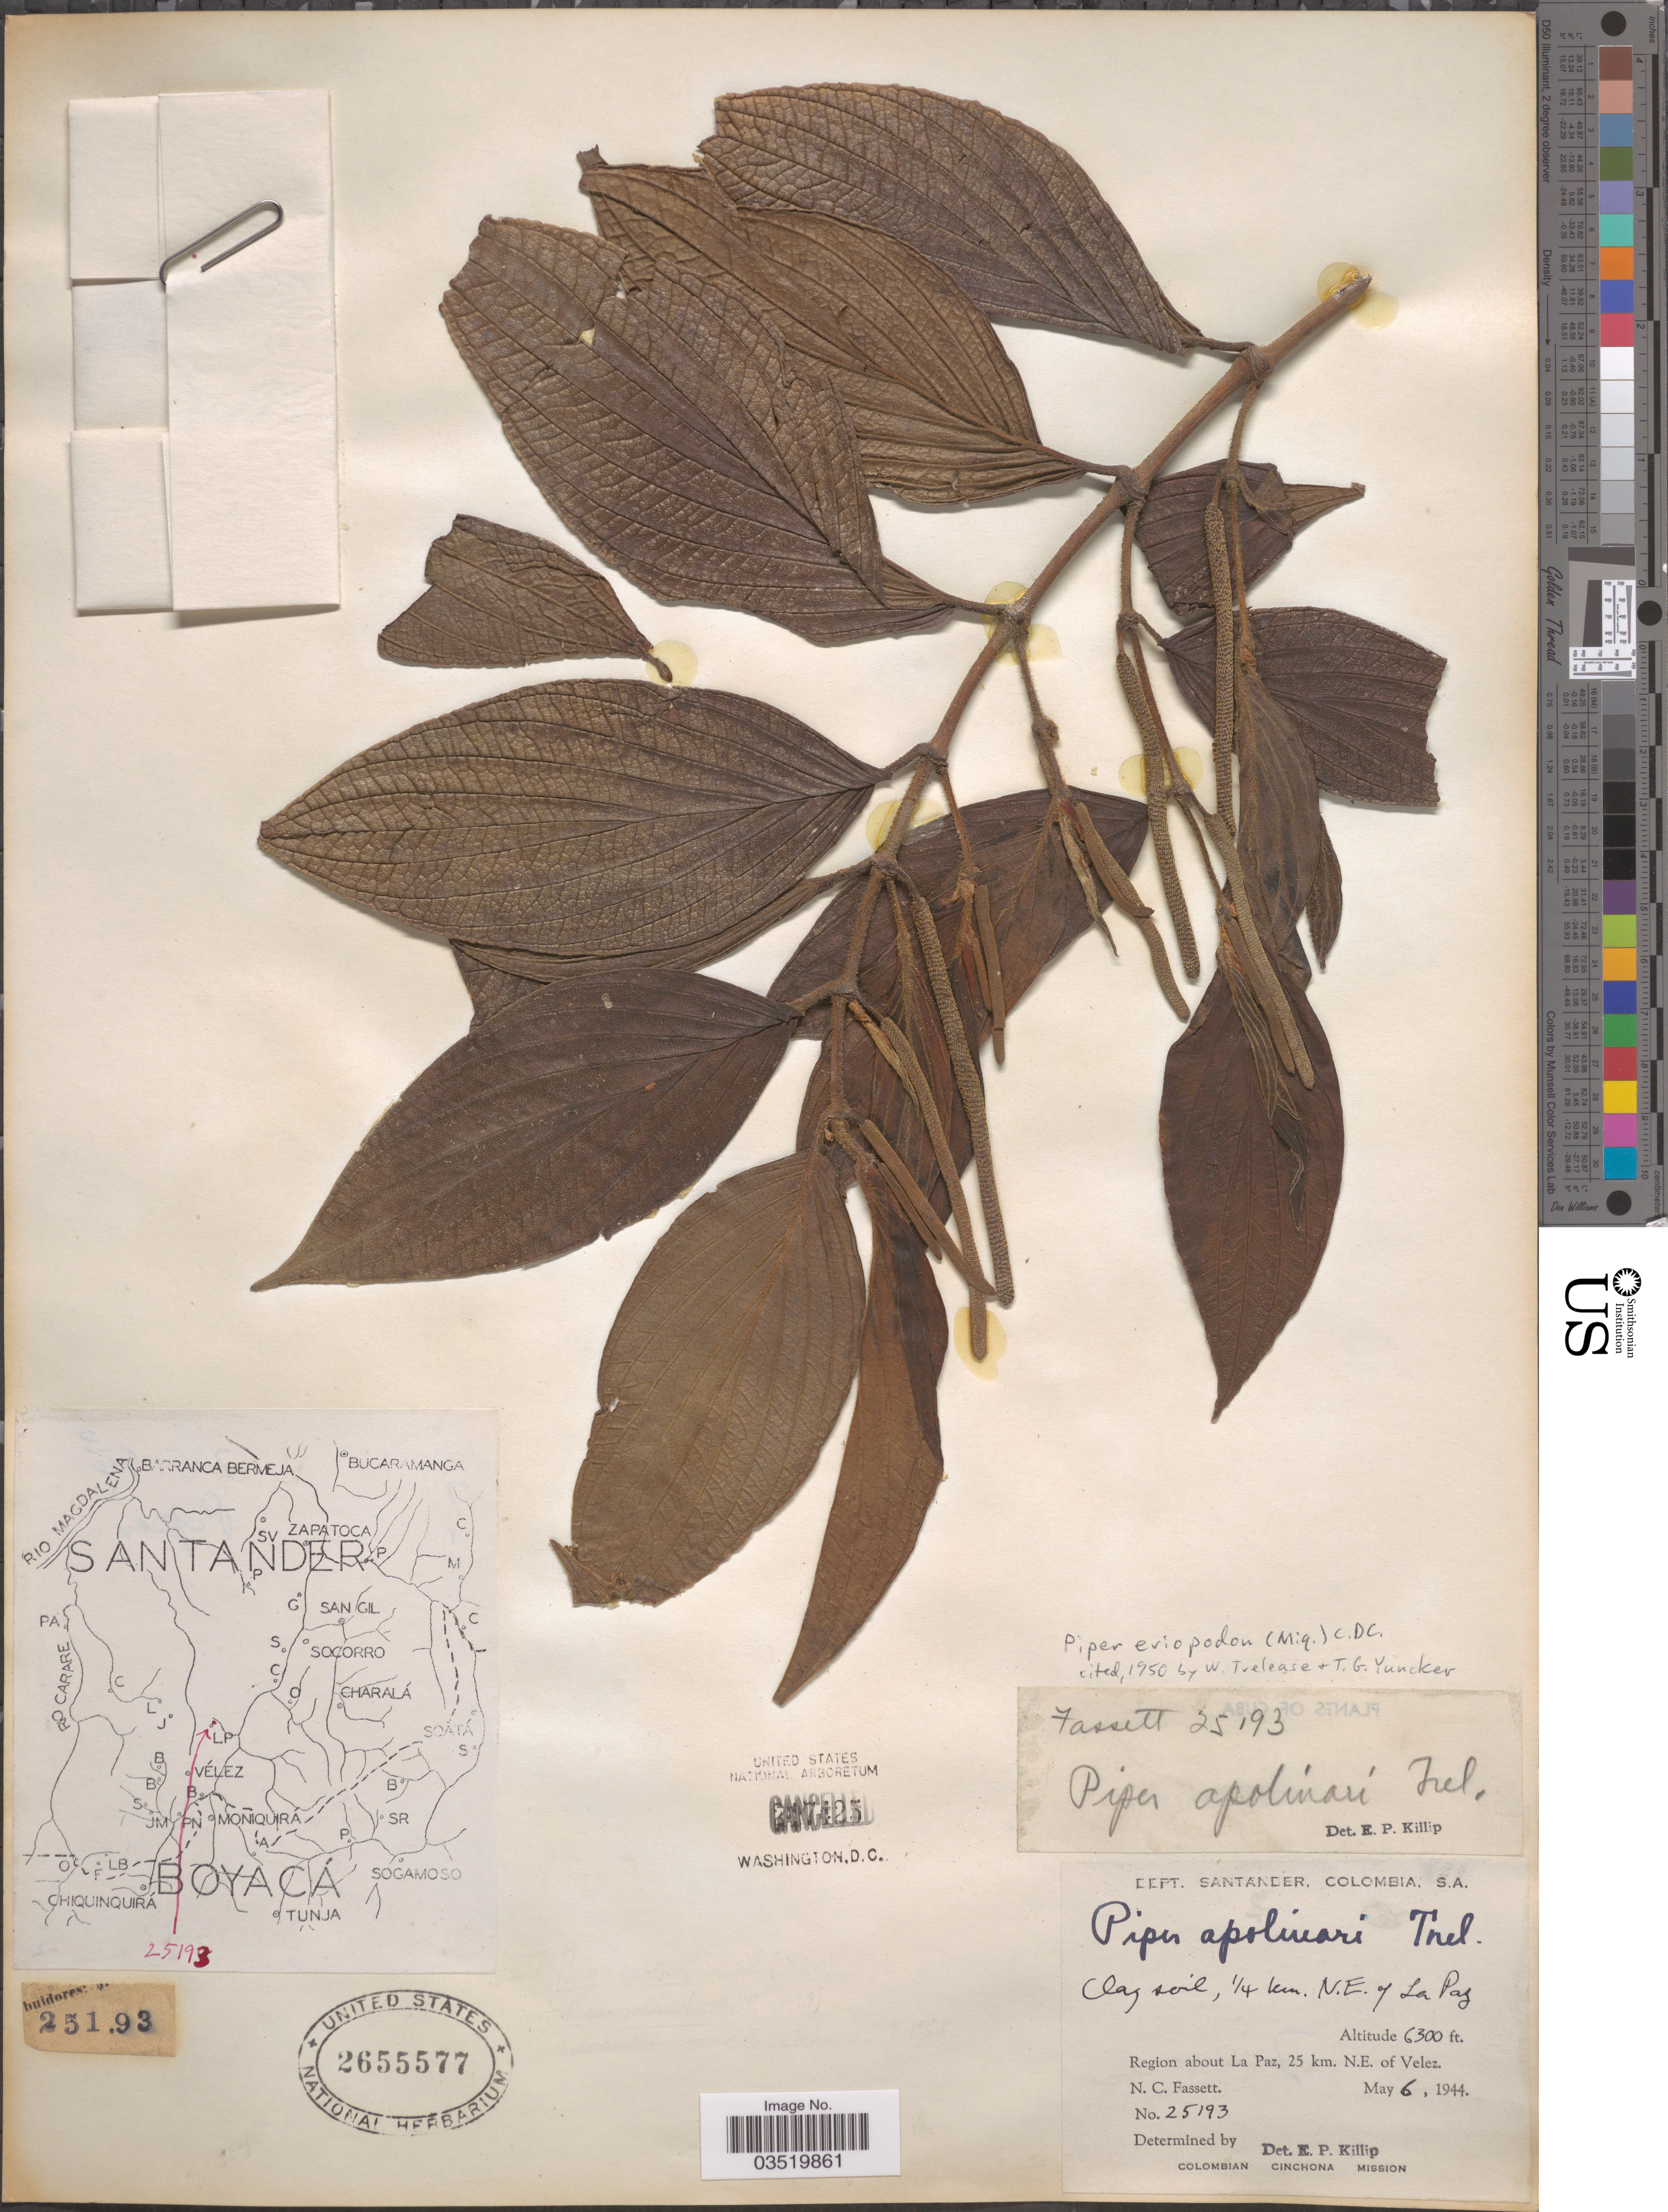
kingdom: Plantae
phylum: Tracheophyta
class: Magnoliopsida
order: Piperales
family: Piperaceae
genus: Piper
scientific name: Piper eriopodon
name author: C. DC.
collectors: N. C. Fassett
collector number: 25193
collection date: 1944-05-06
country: Colombia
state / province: Santander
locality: Dept. Santander. ¼ km. N. E. of La Paz. Region about La Paz, 25 km. N. E. of Velez.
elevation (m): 1920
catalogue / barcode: US 2655577